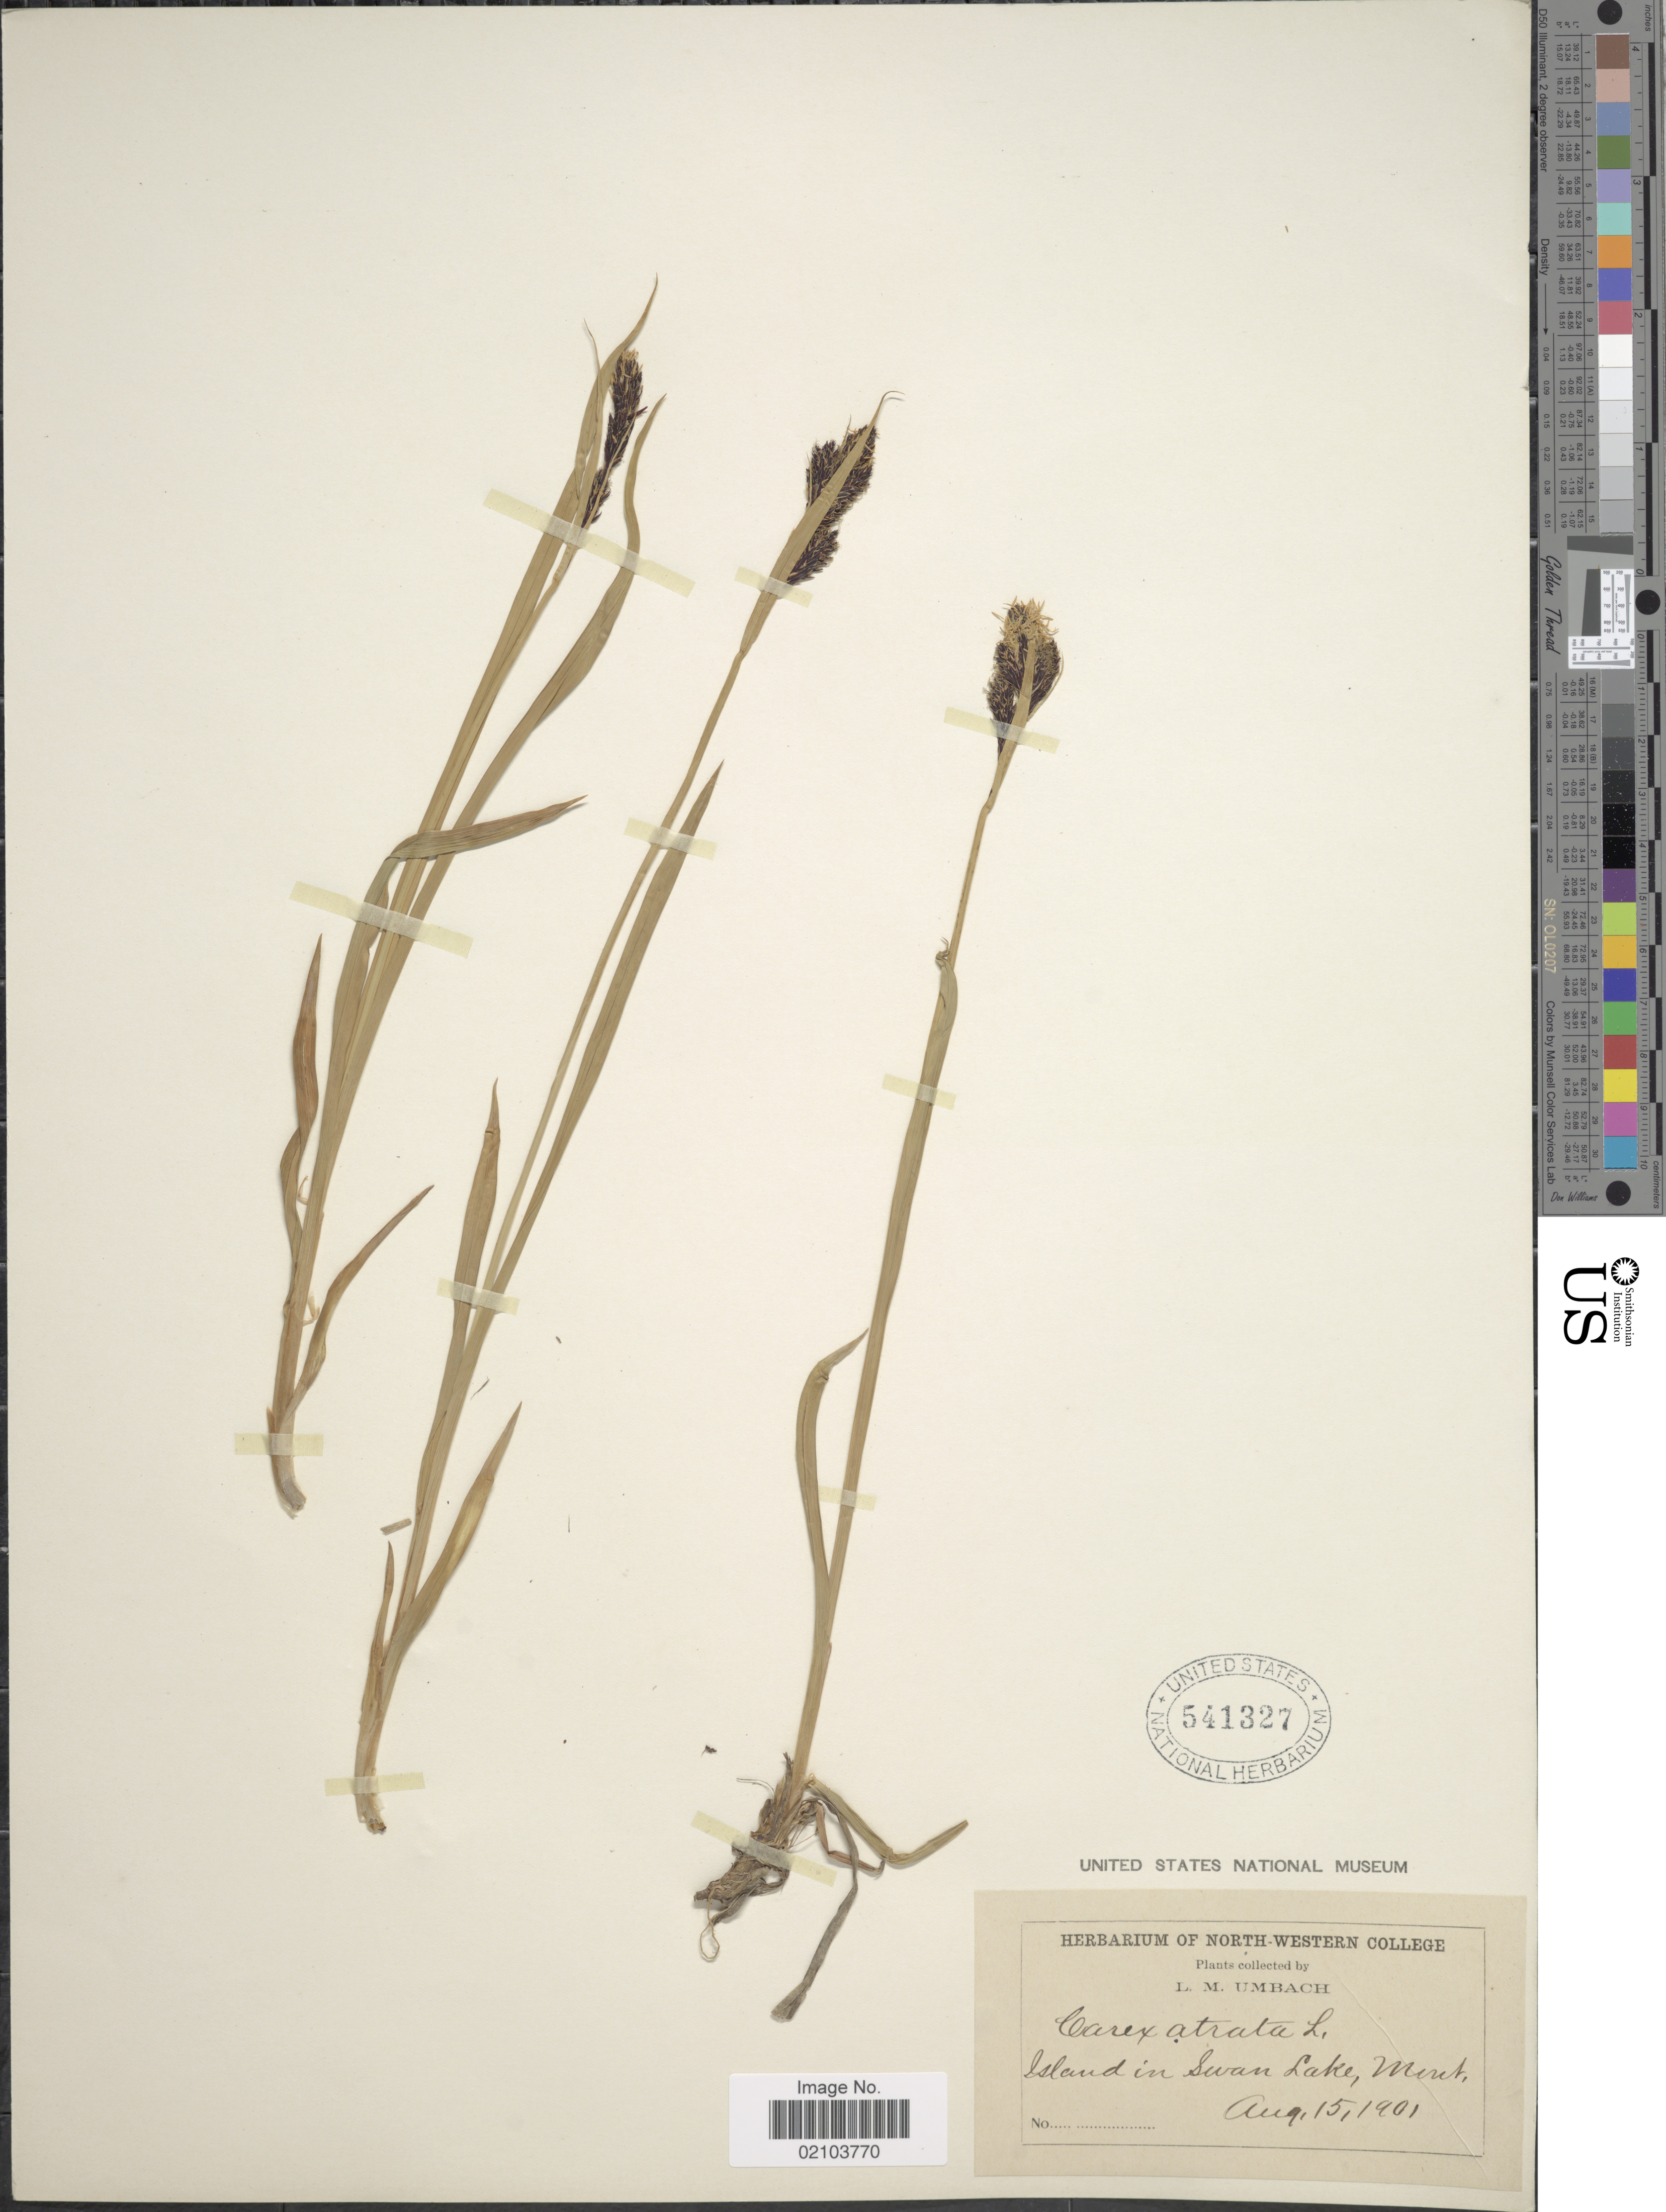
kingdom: Plantae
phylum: Tracheophyta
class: Liliopsida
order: Poales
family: Cyperaceae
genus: Carex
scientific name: Carex atrata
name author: L.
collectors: L. M. Umbach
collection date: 1901-08-15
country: United States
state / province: Montana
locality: Island in Swan Lake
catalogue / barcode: US 541327